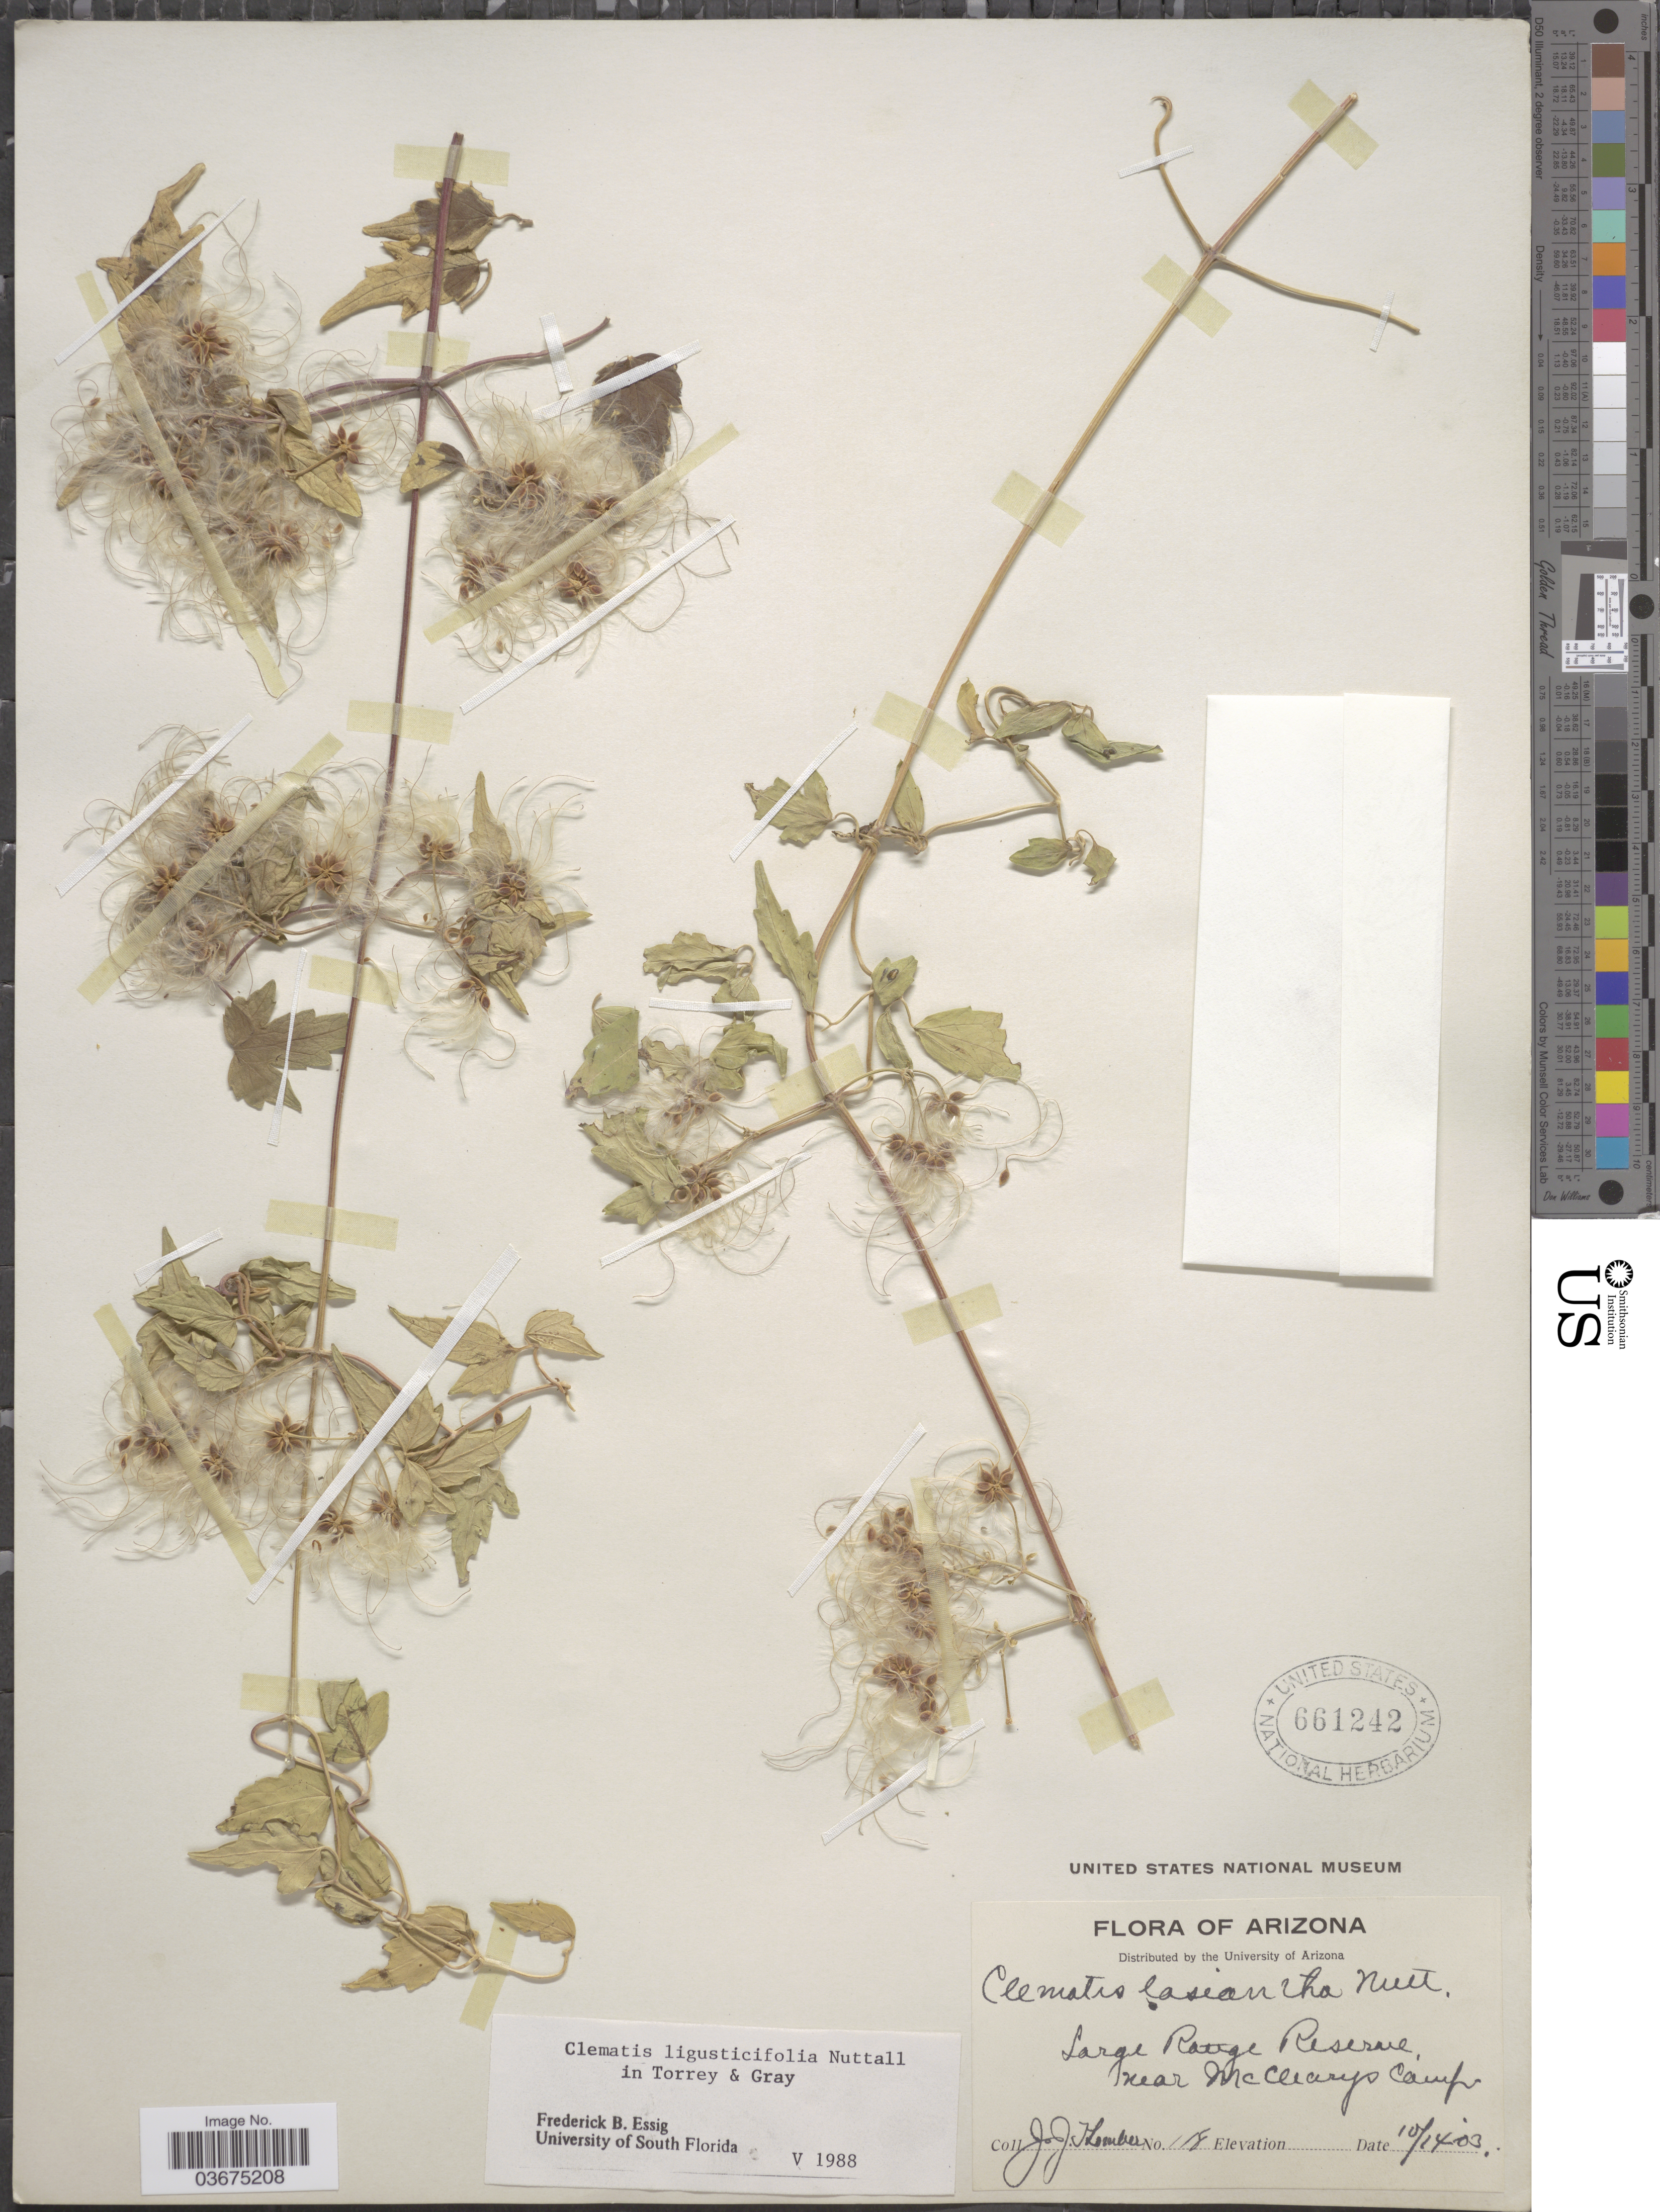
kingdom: Plantae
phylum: Tracheophyta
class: Magnoliopsida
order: Ranunculales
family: Ranunculaceae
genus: Clematis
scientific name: Clematis ligusticifolia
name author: Nutt.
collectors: J. Thornber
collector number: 118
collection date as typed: Transcribed d/m/y: 14/10/03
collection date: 1903-10-14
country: United States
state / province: Arizona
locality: Large Range Reserve, near McCleary's Camp.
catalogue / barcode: US 661242